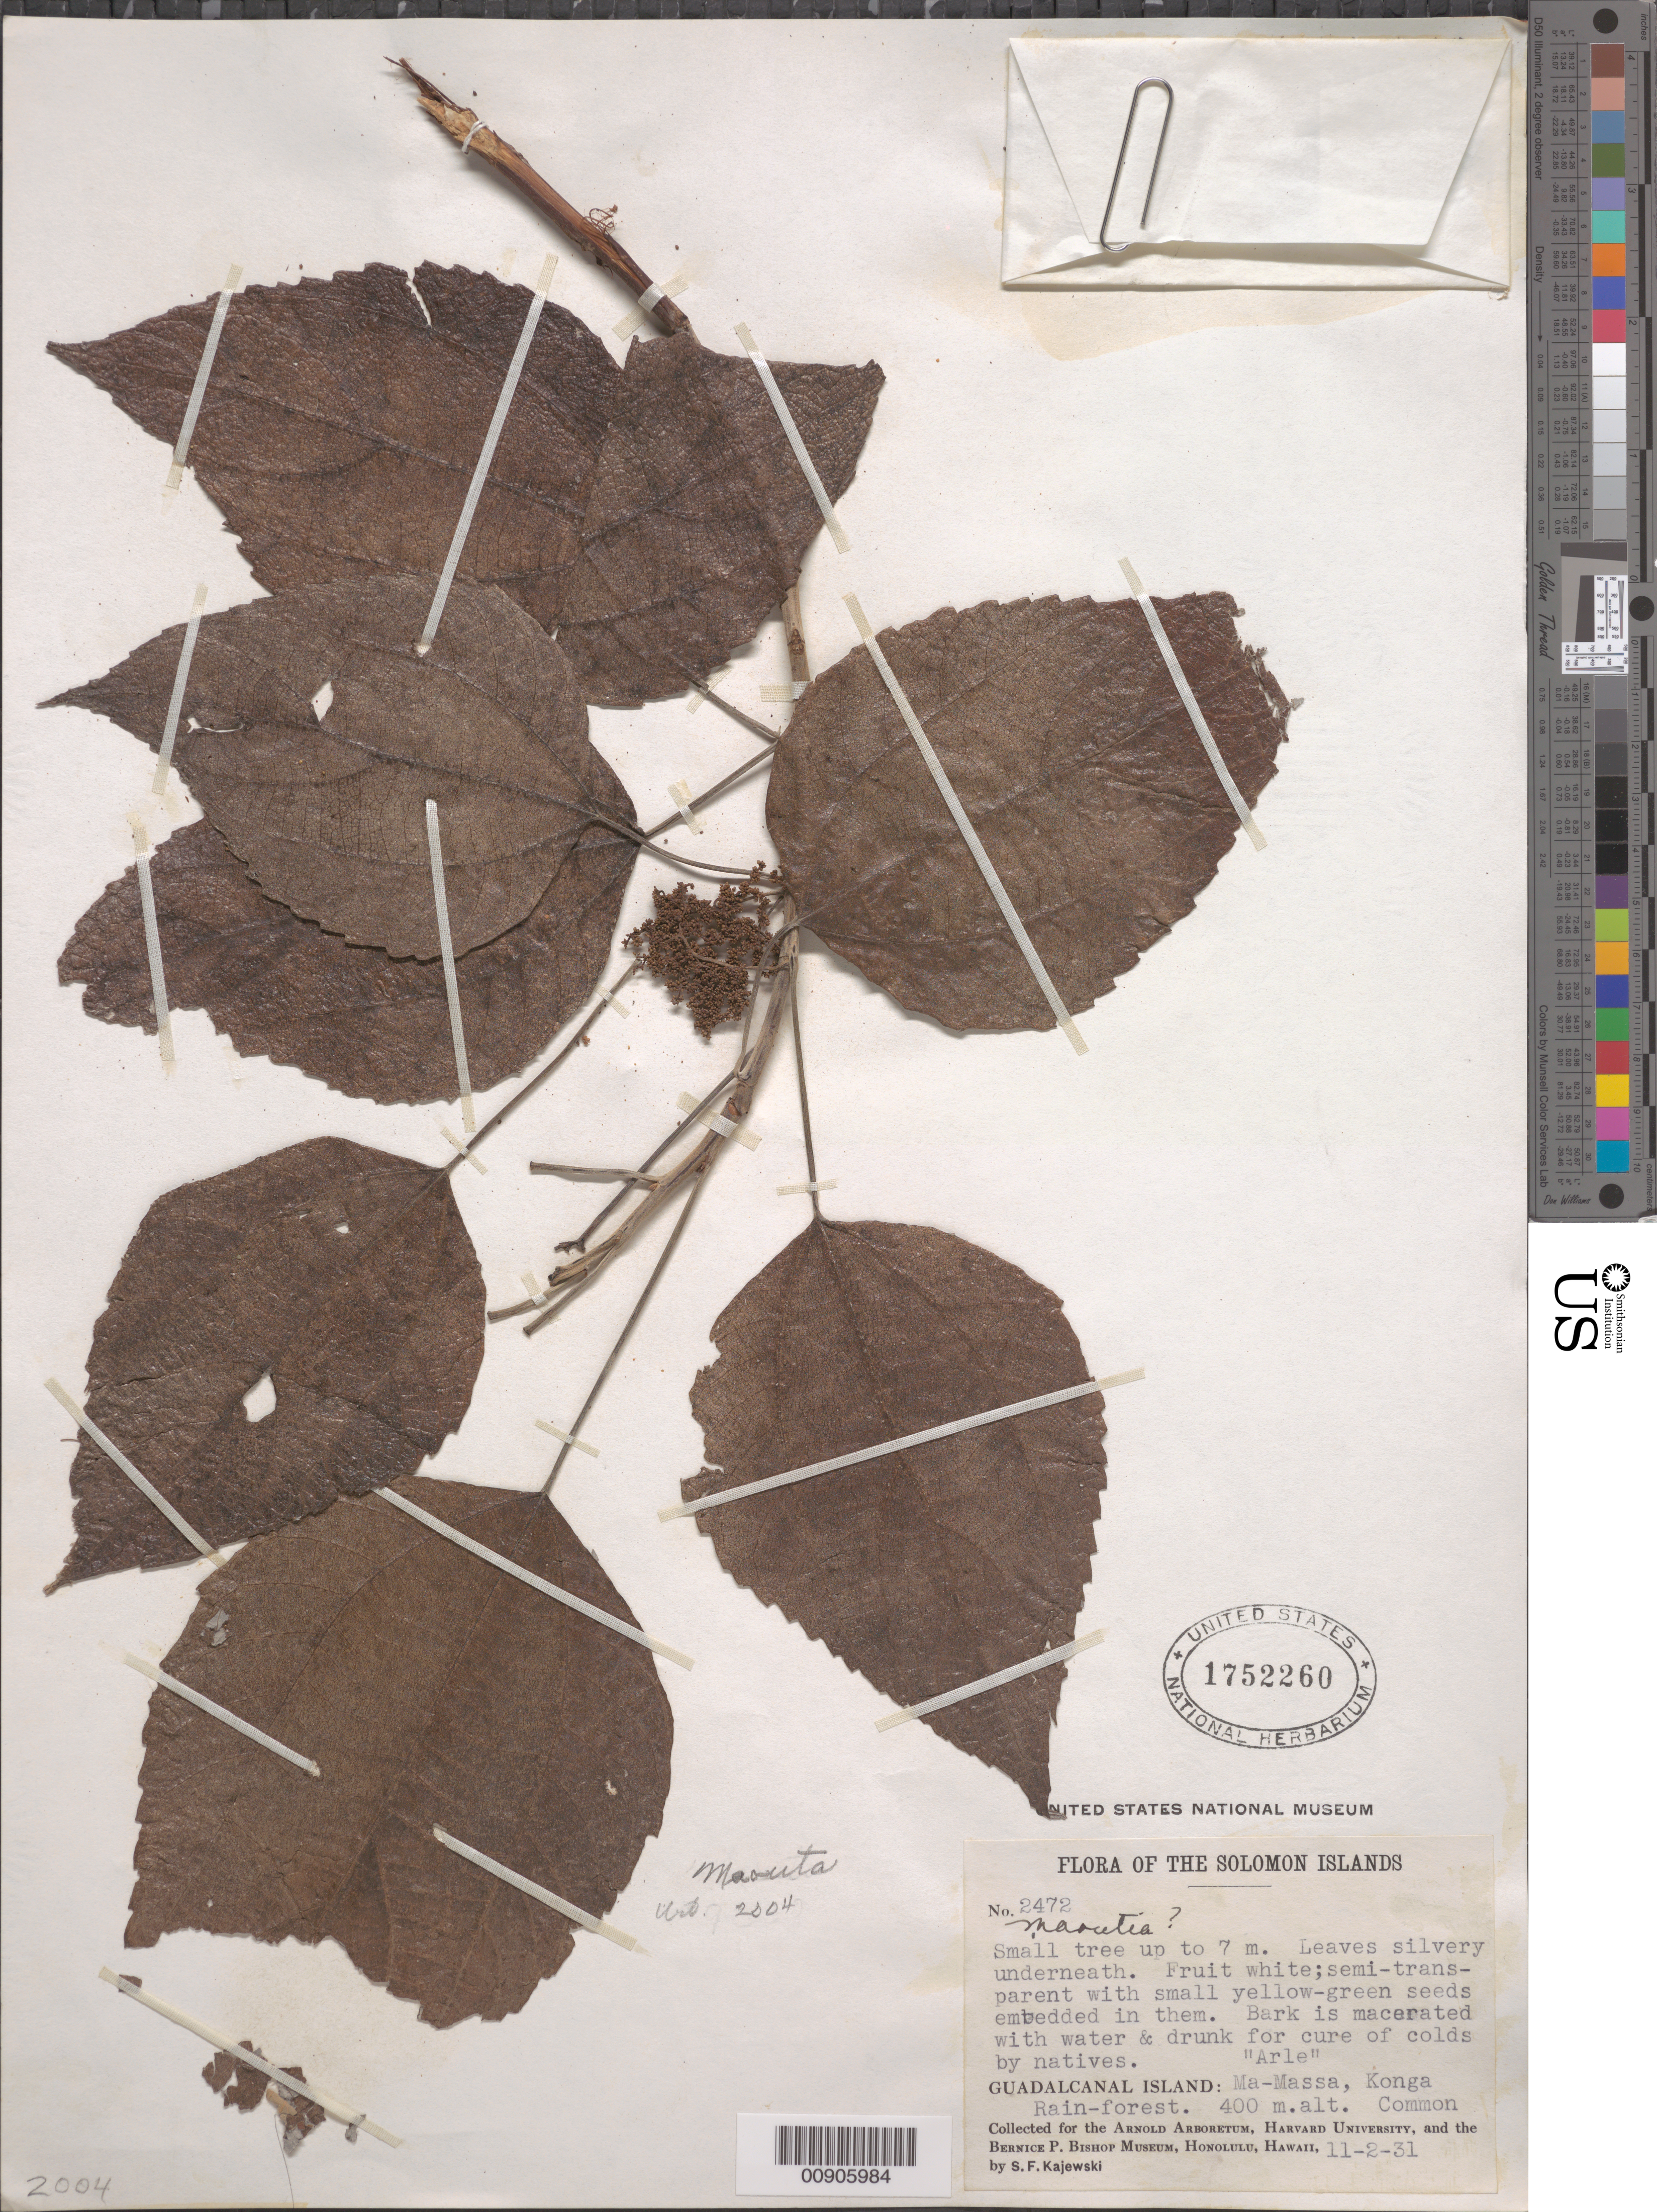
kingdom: Plantae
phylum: Tracheophyta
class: Magnoliopsida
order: Rosales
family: Urticaceae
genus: Maoutia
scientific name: Maoutia sp.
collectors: S. Kajewski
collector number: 2472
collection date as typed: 11 Feb 1931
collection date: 1931-02-11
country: Solomon Islands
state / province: Guadalcanal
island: Guadalcanal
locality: Guadalcanal Island: Ma-Massa, Konga Rain-forest.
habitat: Rainforest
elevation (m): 400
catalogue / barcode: US 1752260